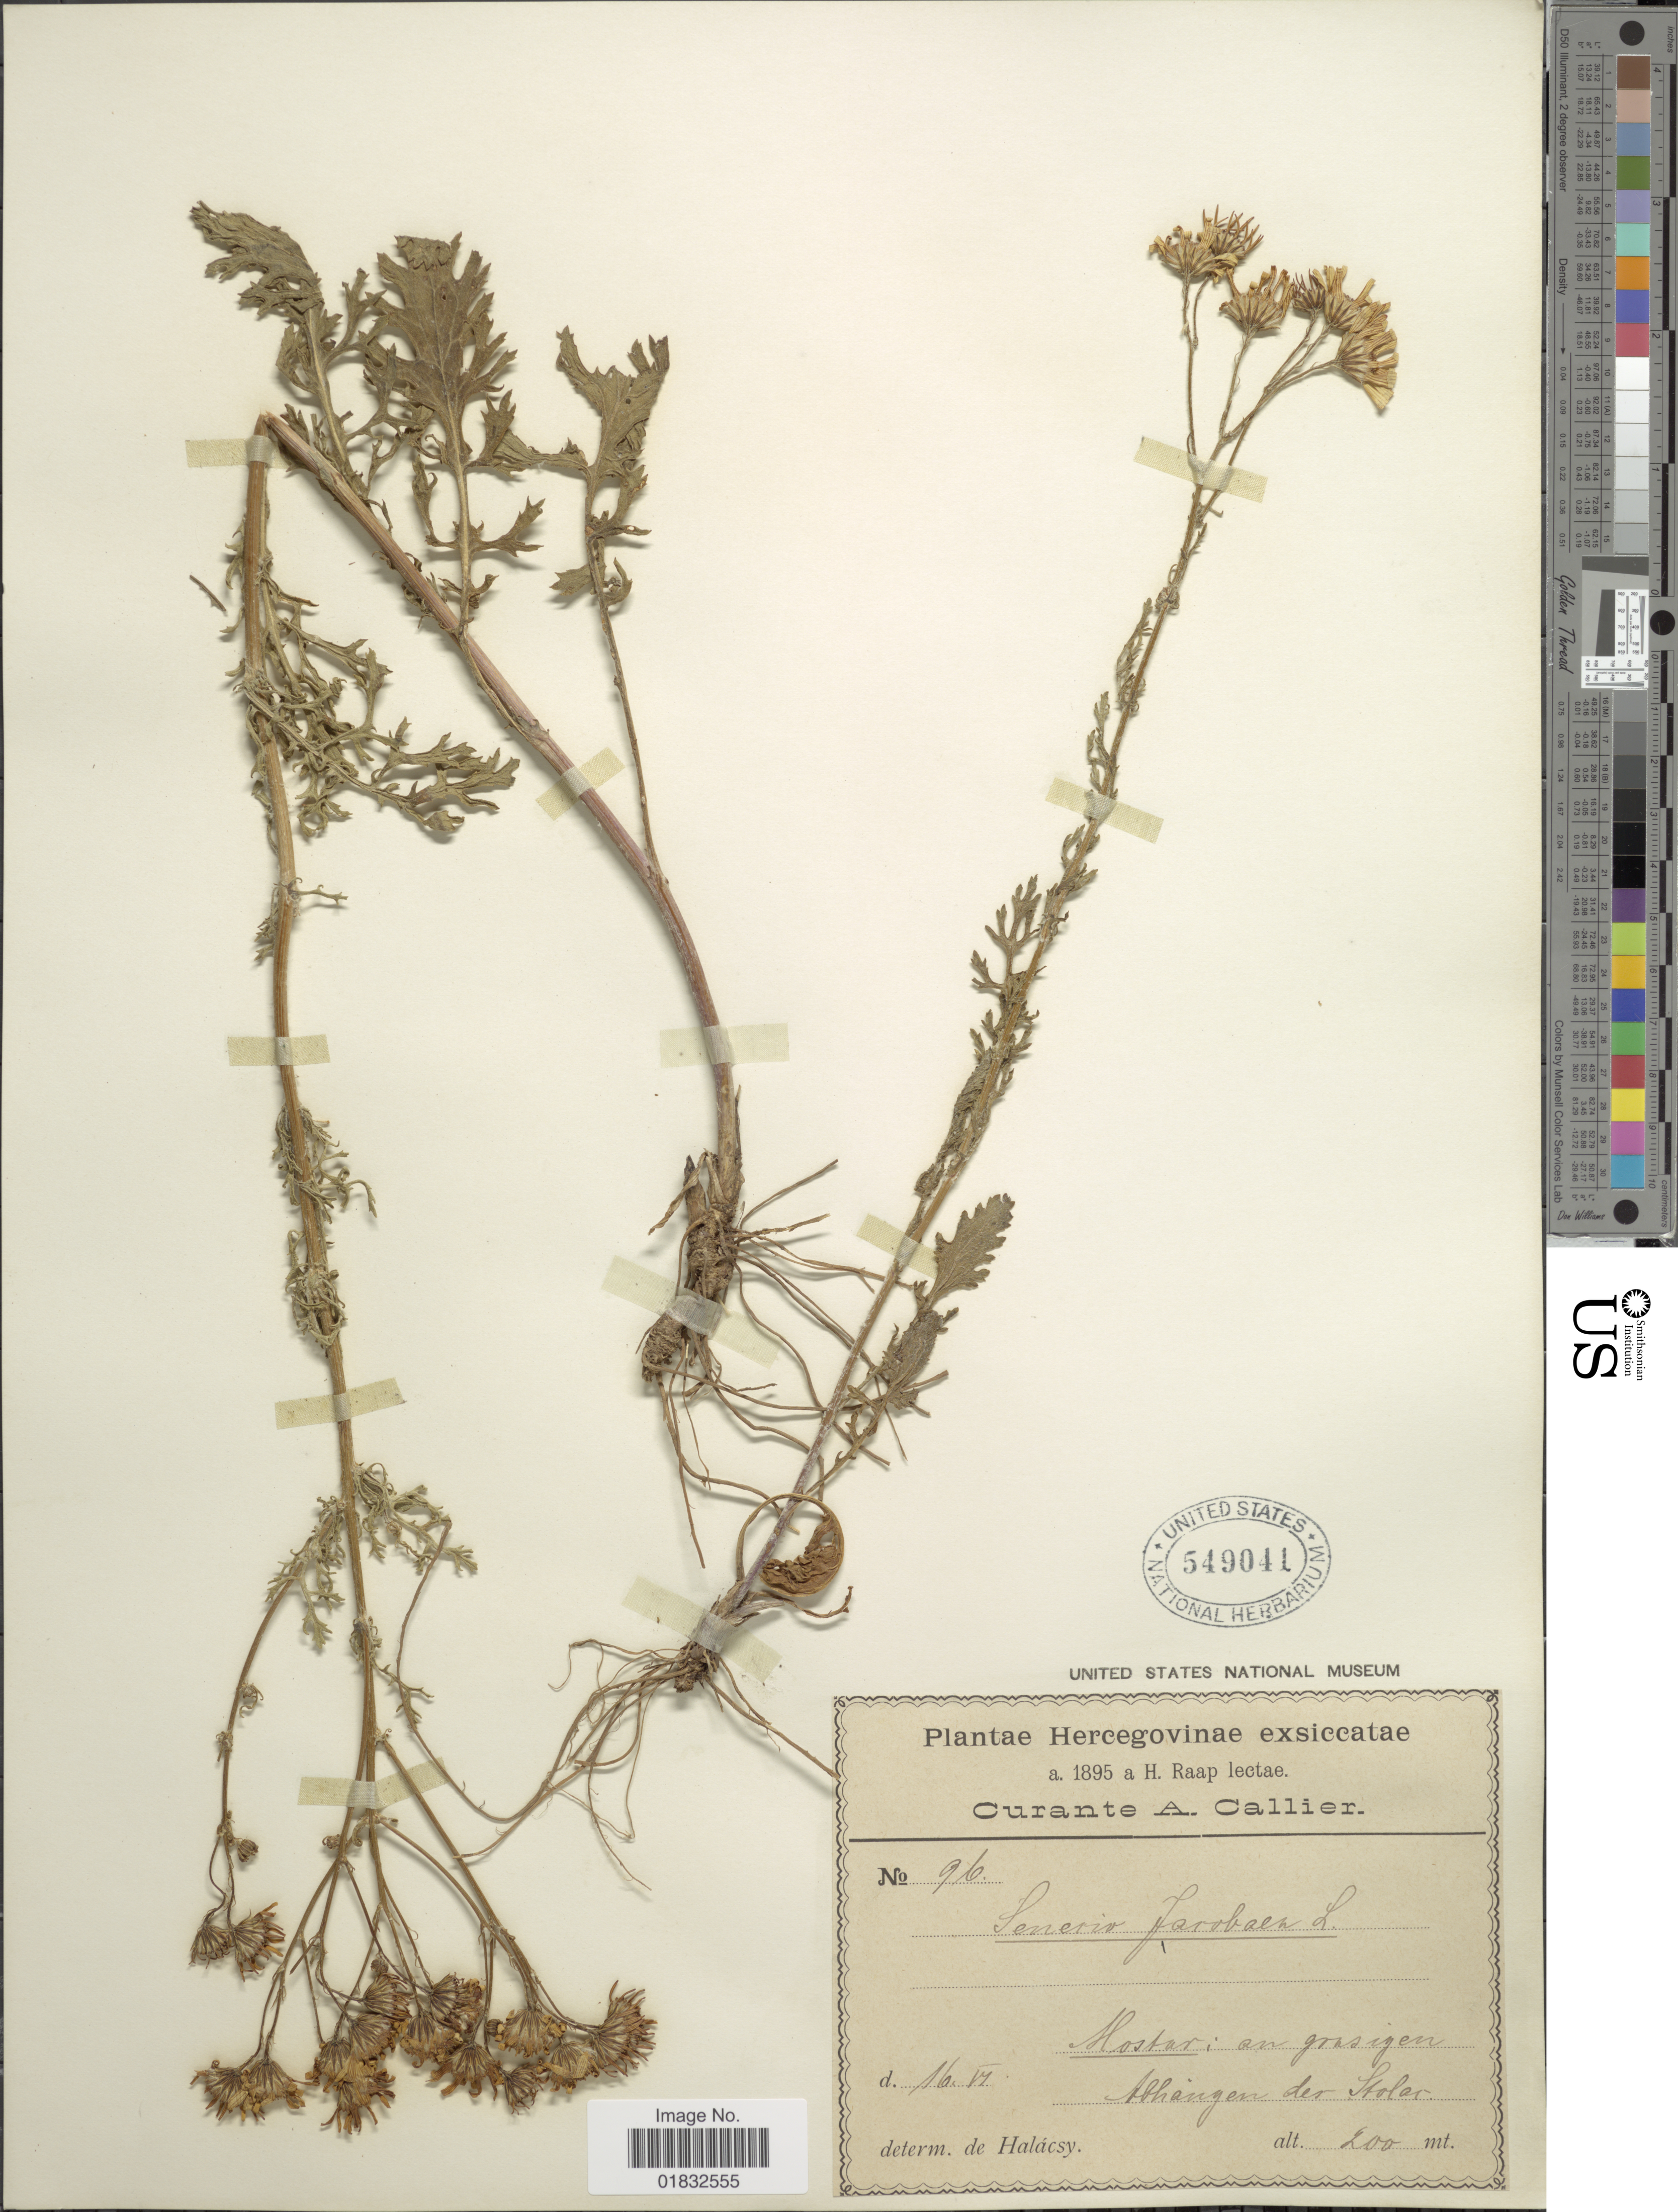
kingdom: Plantae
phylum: Tracheophyta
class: Magnoliopsida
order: Asterales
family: Asteraceae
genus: Jacobaea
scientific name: Jacobaea vulgaris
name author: Gaertn.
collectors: H. Raap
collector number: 96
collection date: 1895-06-16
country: Bosnia and Herzegovina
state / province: Srpska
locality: Hercegovinae, Mostar: au grasigen Abhangen der Stolac.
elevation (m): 200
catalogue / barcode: US 549041